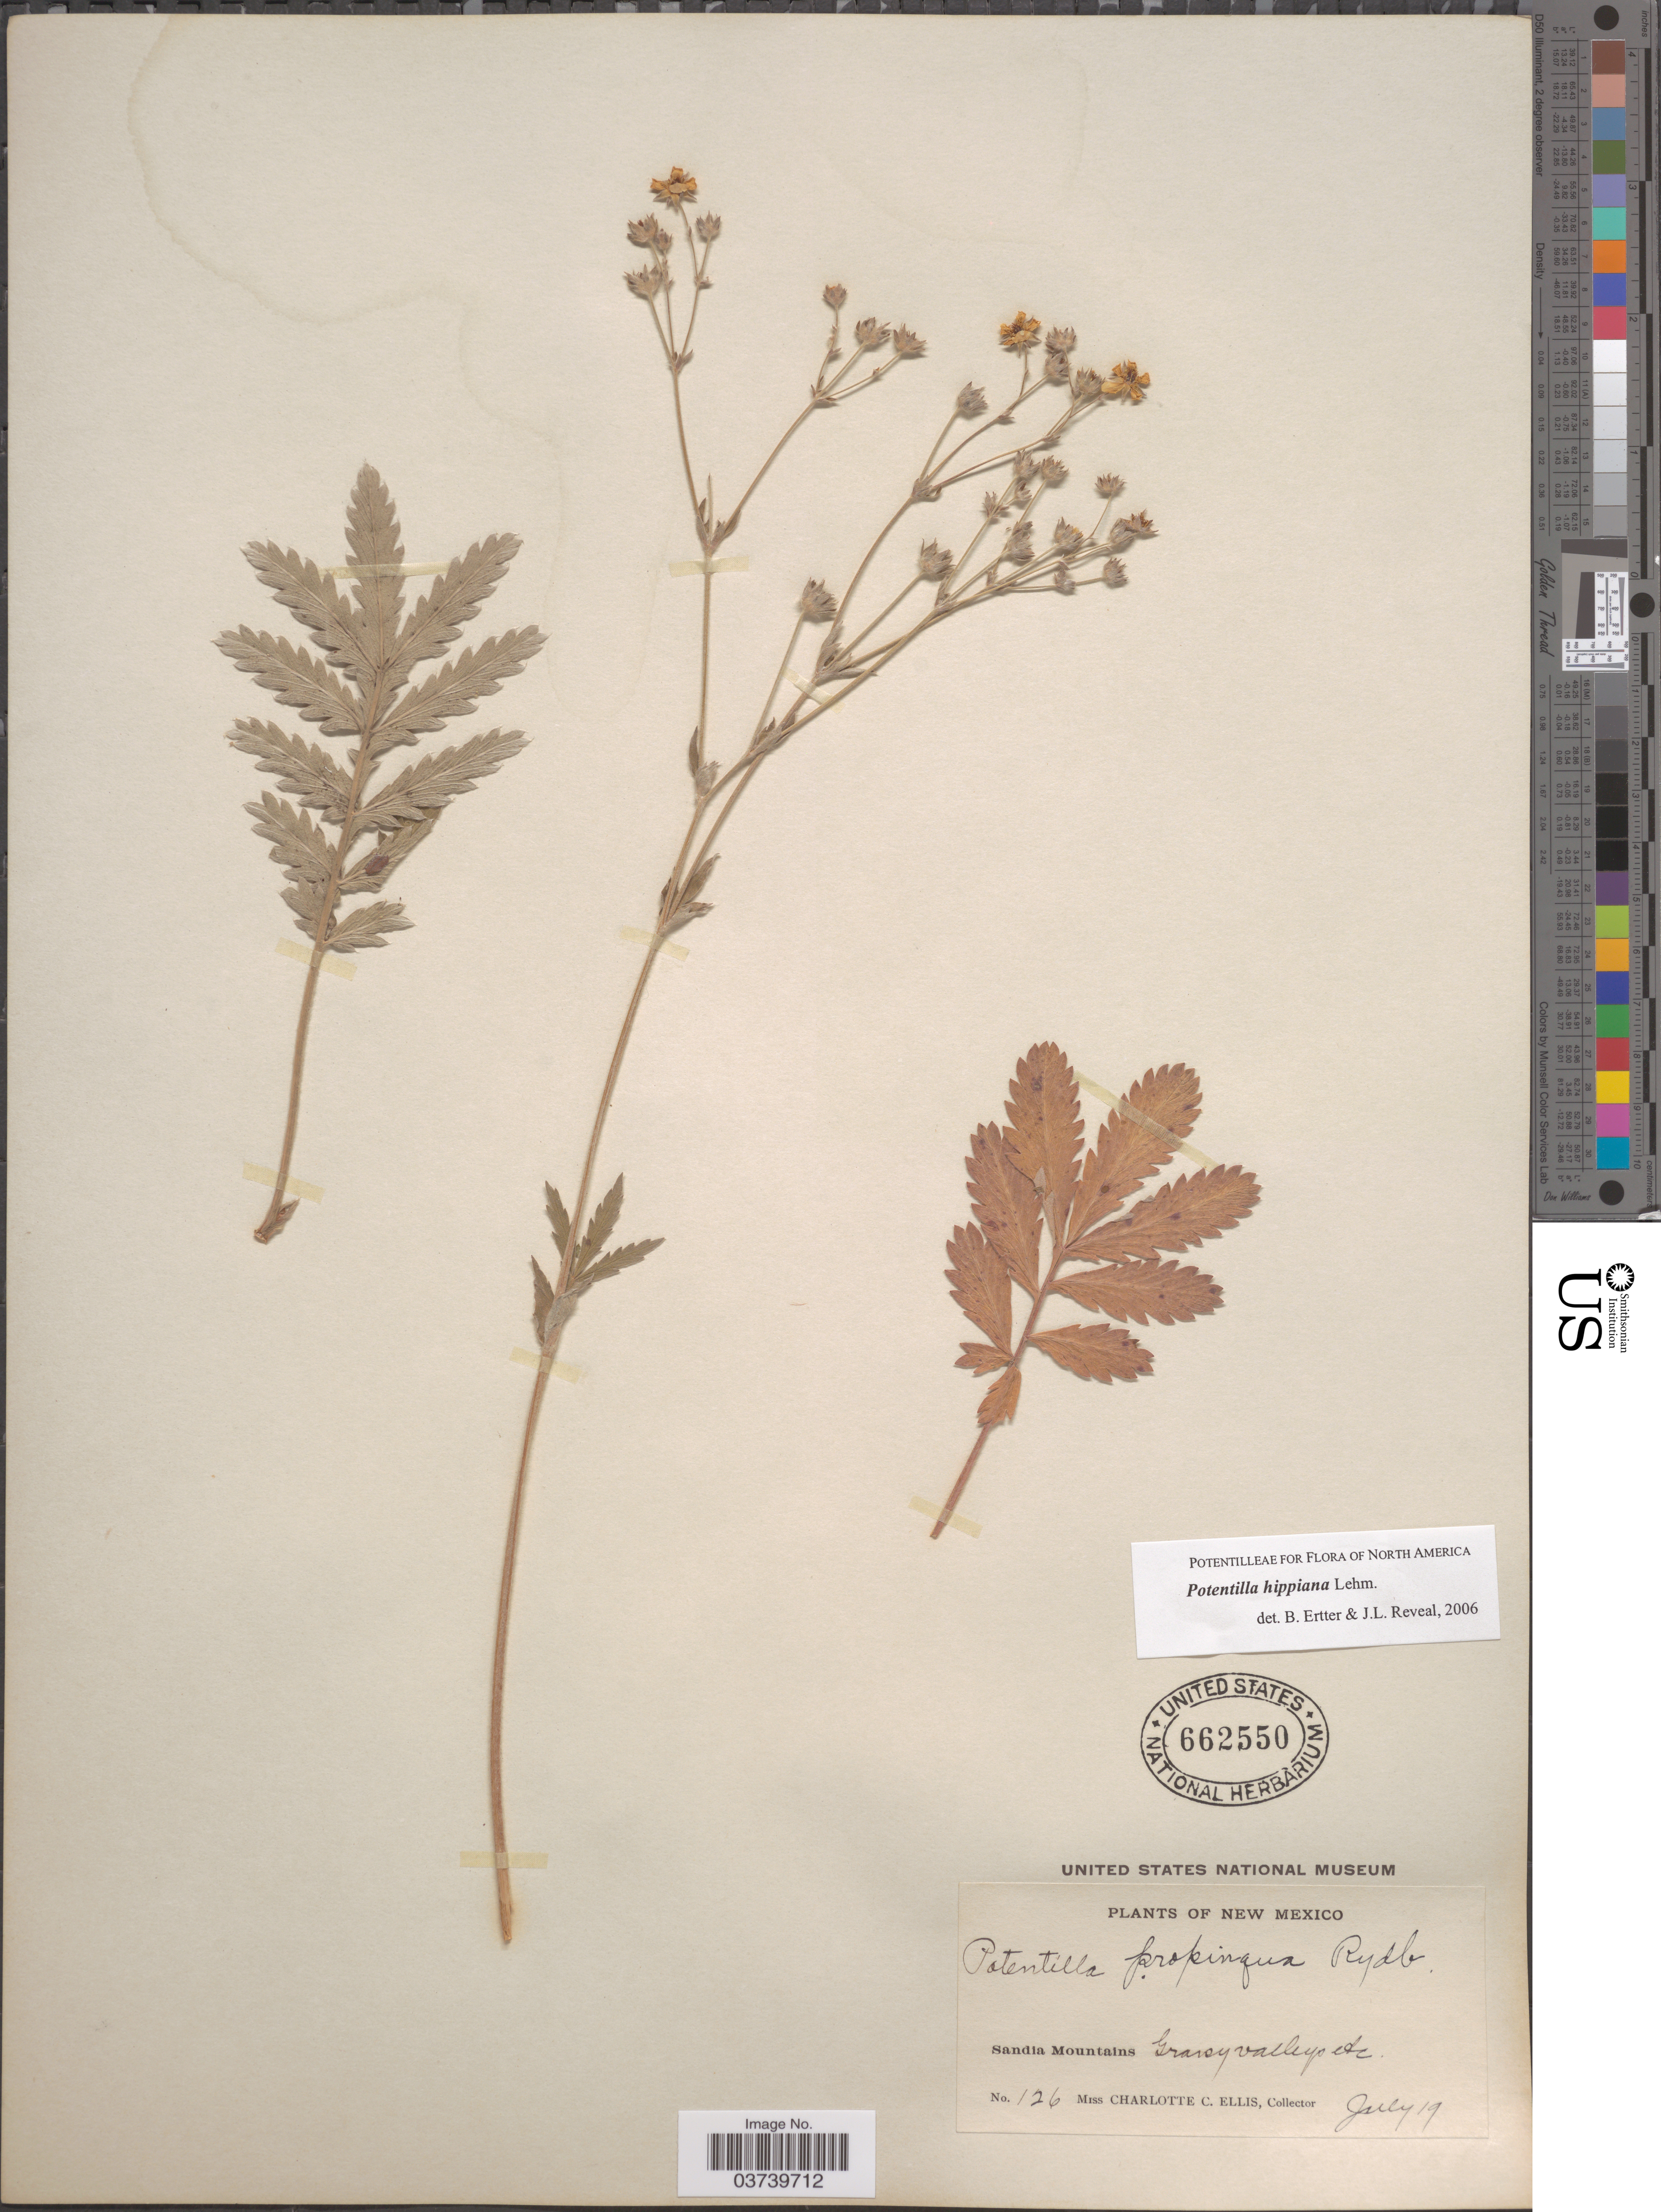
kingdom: Plantae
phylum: Tracheophyta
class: Magnoliopsida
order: Rosales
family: Rosaceae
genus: Potentilla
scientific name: Potentilla hippiana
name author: Lehm.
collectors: C. C. Ellis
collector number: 126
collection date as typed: Transcribed d/m/y: /7/19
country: United States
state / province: New Mexico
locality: Sandia Mountains, Grassy valleys etc.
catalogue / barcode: US 662550